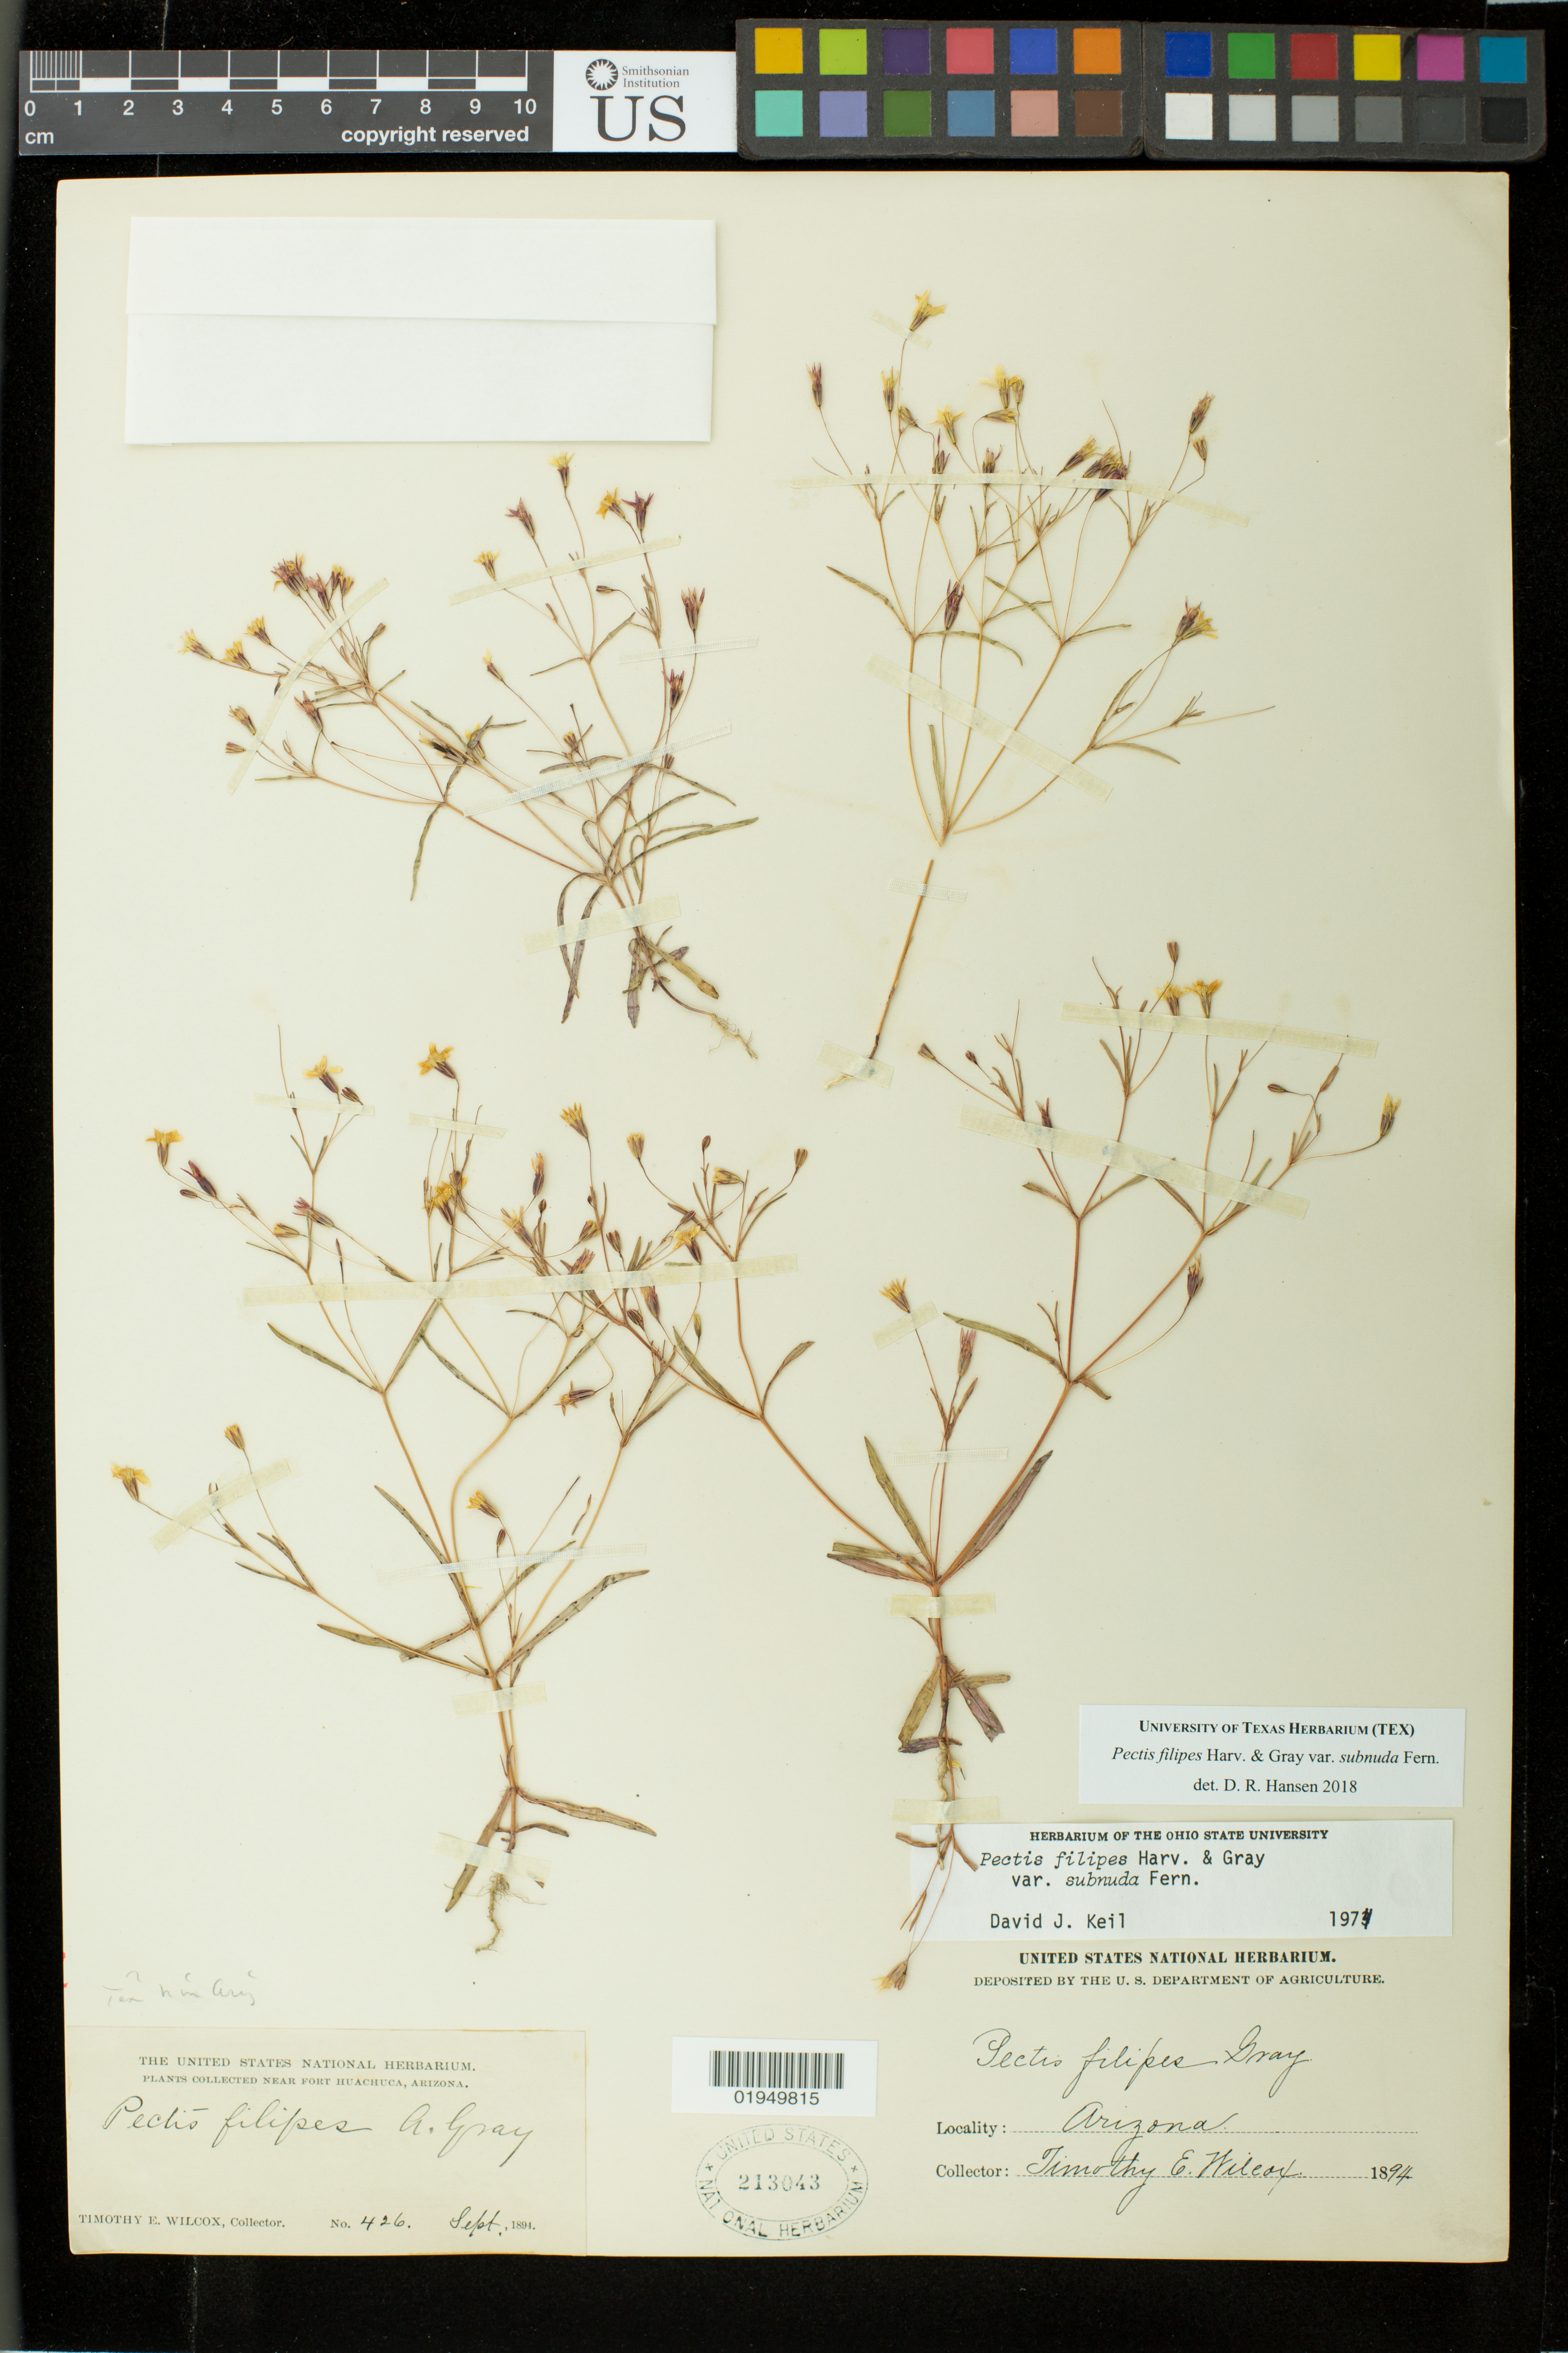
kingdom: Plantae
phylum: Tracheophyta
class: Magnoliopsida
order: Asterales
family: Asteraceae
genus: Pectis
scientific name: Pectis filipes var. subnuda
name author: Fernald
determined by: Hansen, D. R.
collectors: T. E. Wilcox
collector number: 426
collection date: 1894-09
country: United States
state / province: Arizona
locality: Plants collected near Fort Huachuca, Arizona.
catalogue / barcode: US 213043